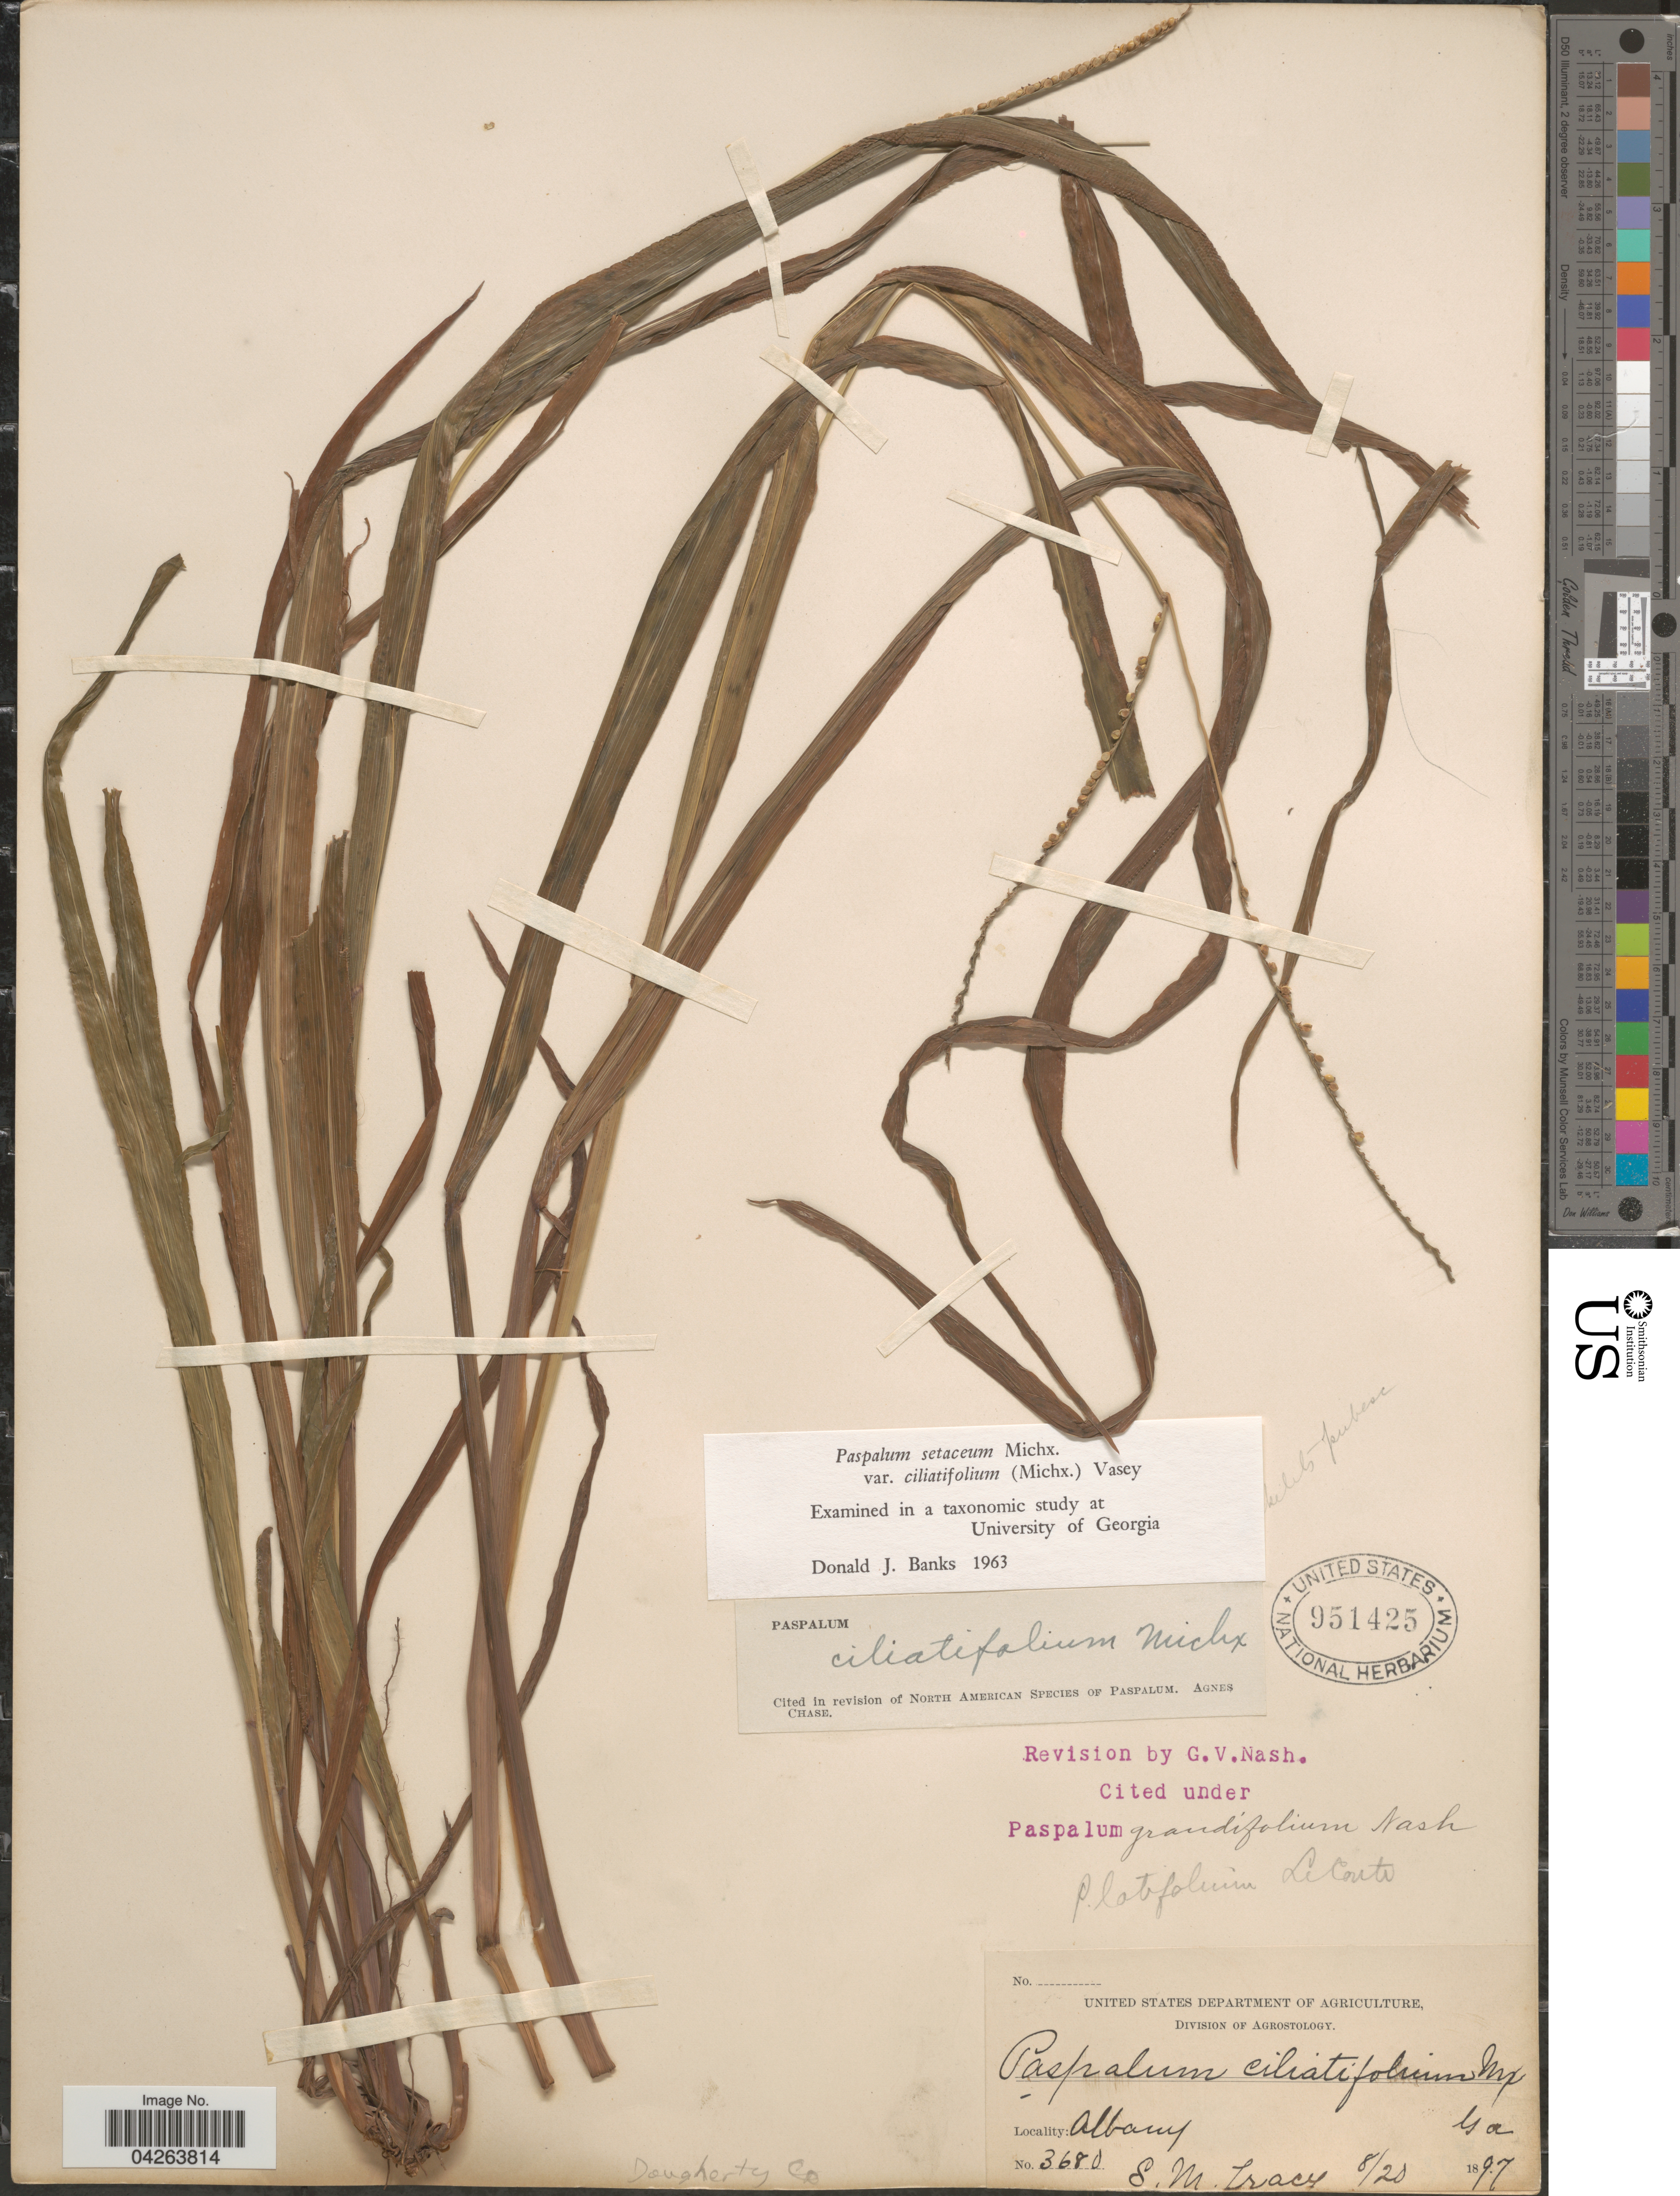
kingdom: Plantae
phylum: Tracheophyta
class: Liliopsida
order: Poales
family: Poaceae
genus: Paspalum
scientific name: Paspalum setaceum var. ciliatifolium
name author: (Michx.) Vasey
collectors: S. M. Tracy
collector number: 3680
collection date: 1897-08-20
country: United States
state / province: Georgia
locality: Albany. Dougherty Co.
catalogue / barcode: US 951425